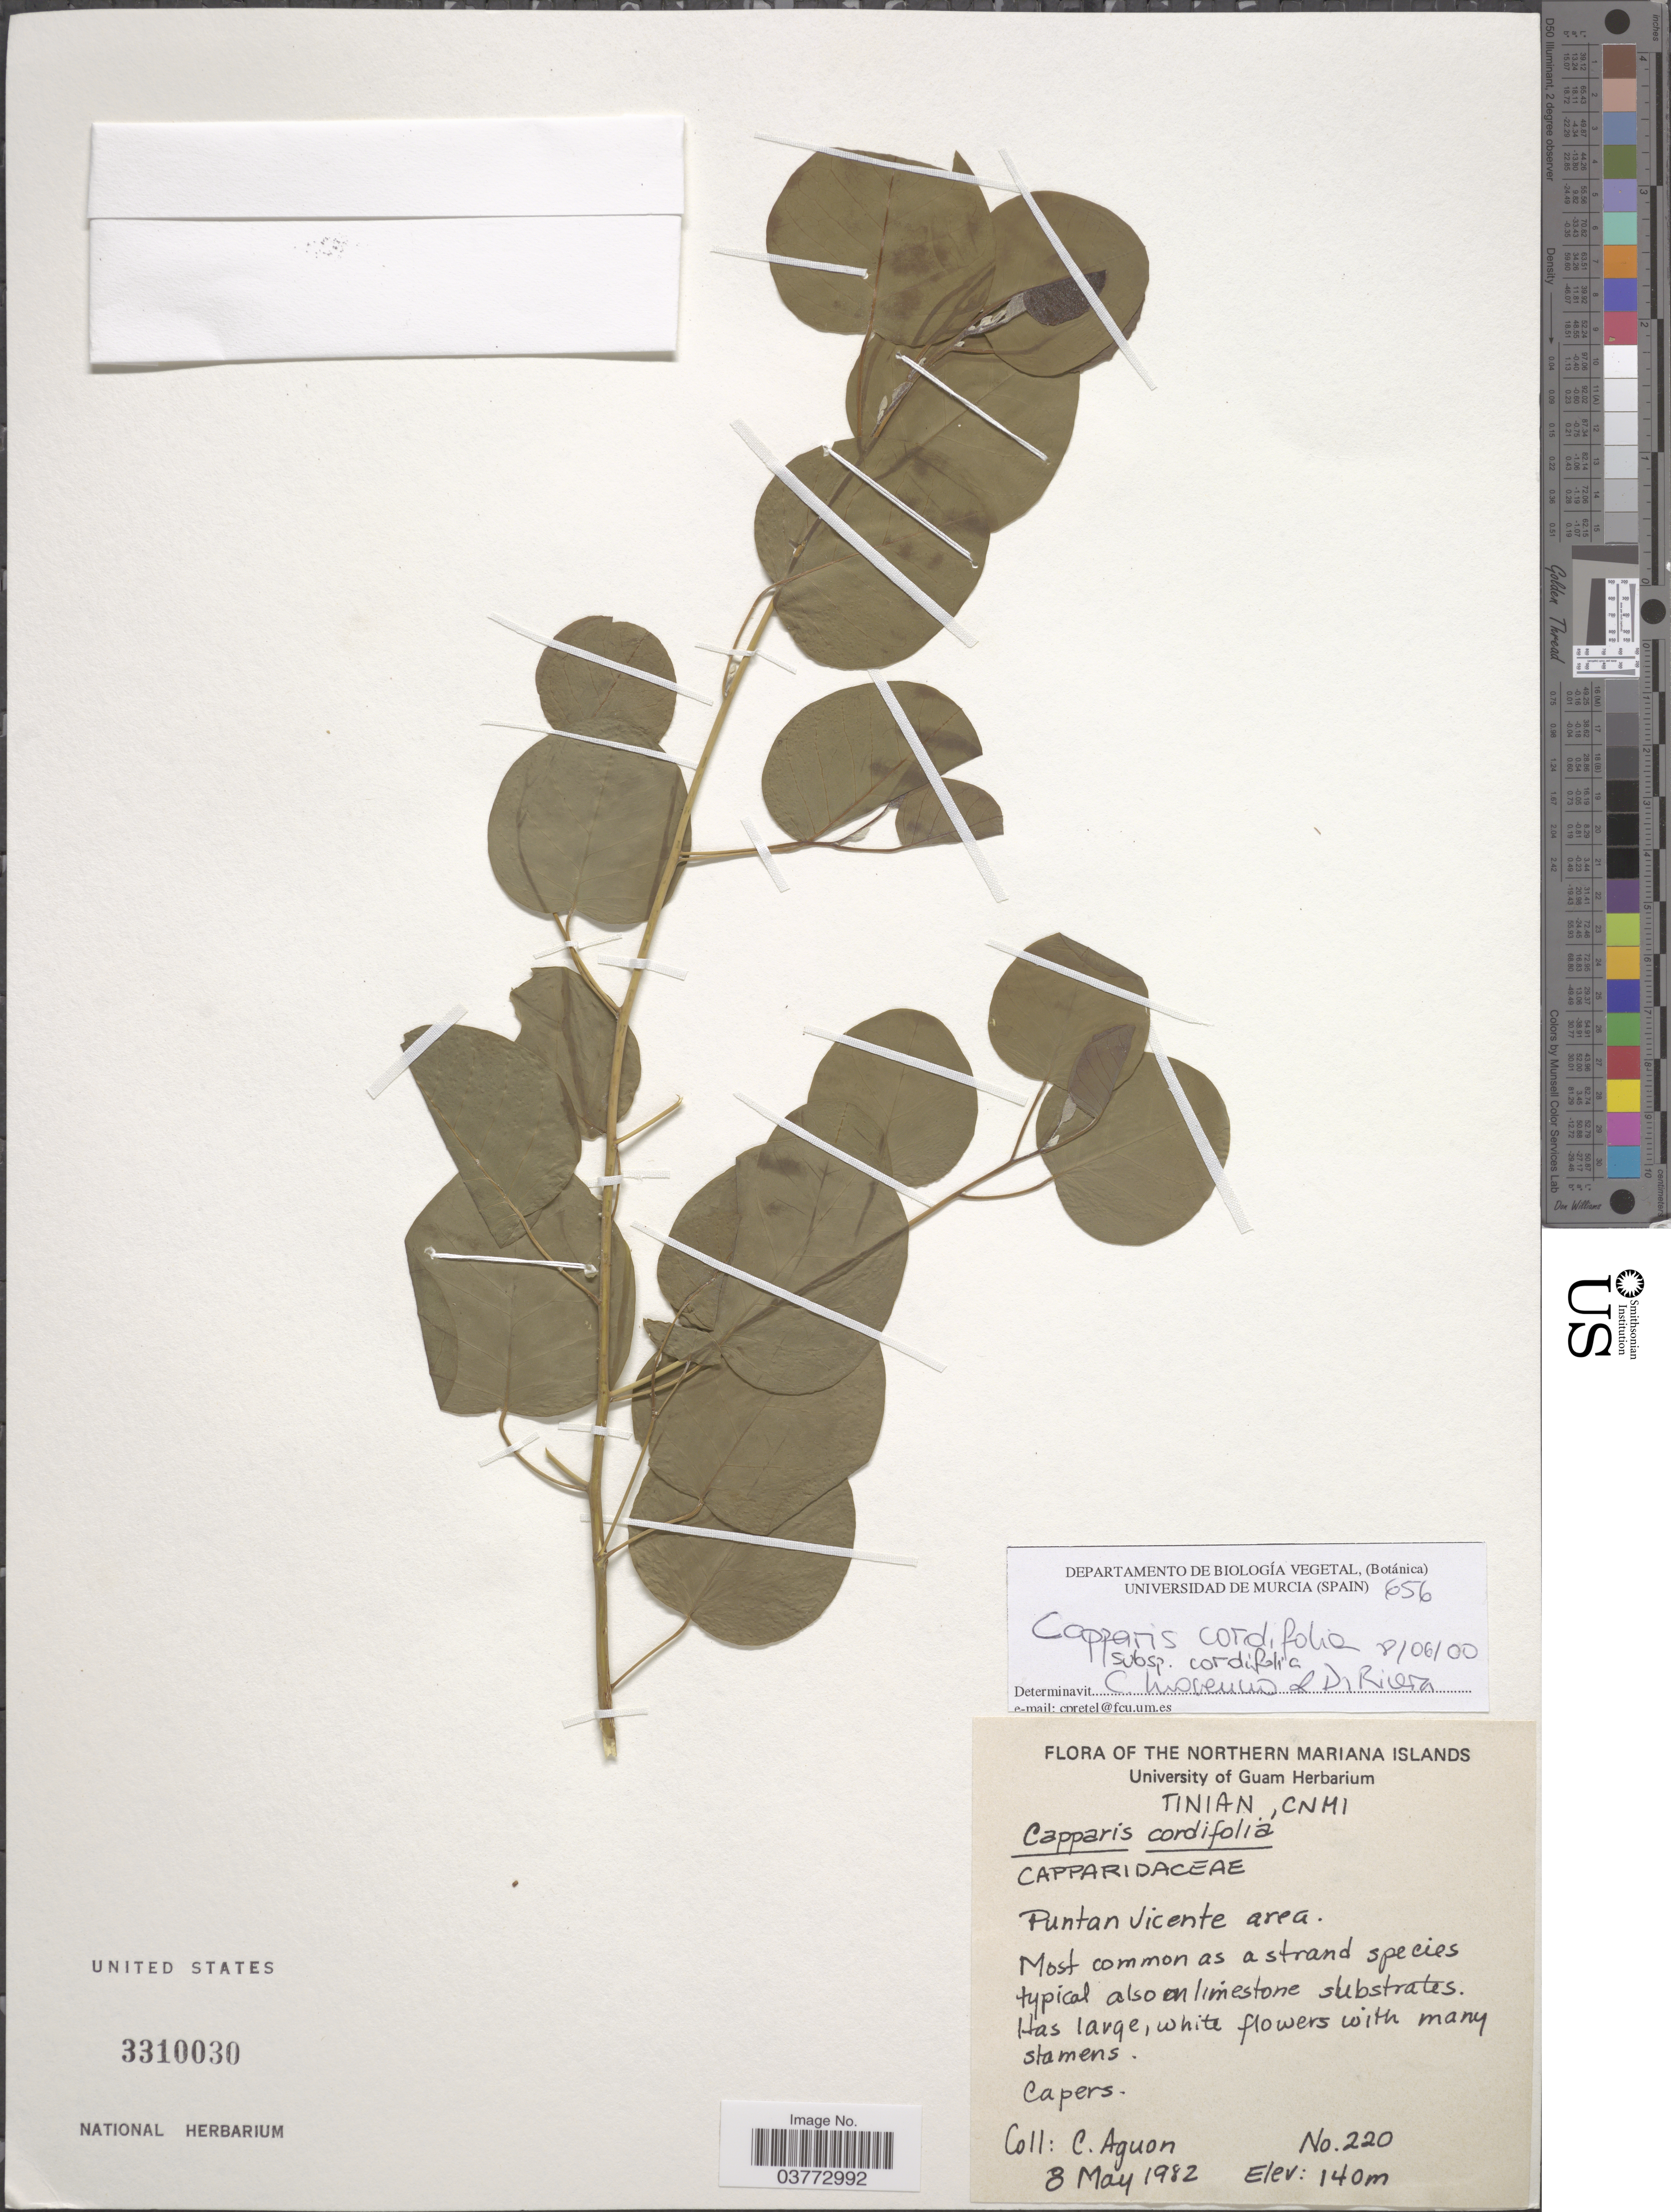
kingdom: Plantae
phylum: Tracheophyta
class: Magnoliopsida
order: Brassicales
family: Capparaceae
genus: Capparis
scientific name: Capparis spinosa subsp. cordifolia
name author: (Lam.) Fici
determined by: Wagner, W. L., (BOT), Smithsonian Institution - National Museum of Natural History (UNITED STATES)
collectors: C. Aguon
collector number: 220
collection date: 1982-05-08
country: Northern Mariana Islands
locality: Puntan Vicente area.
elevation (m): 140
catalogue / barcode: US 3310030